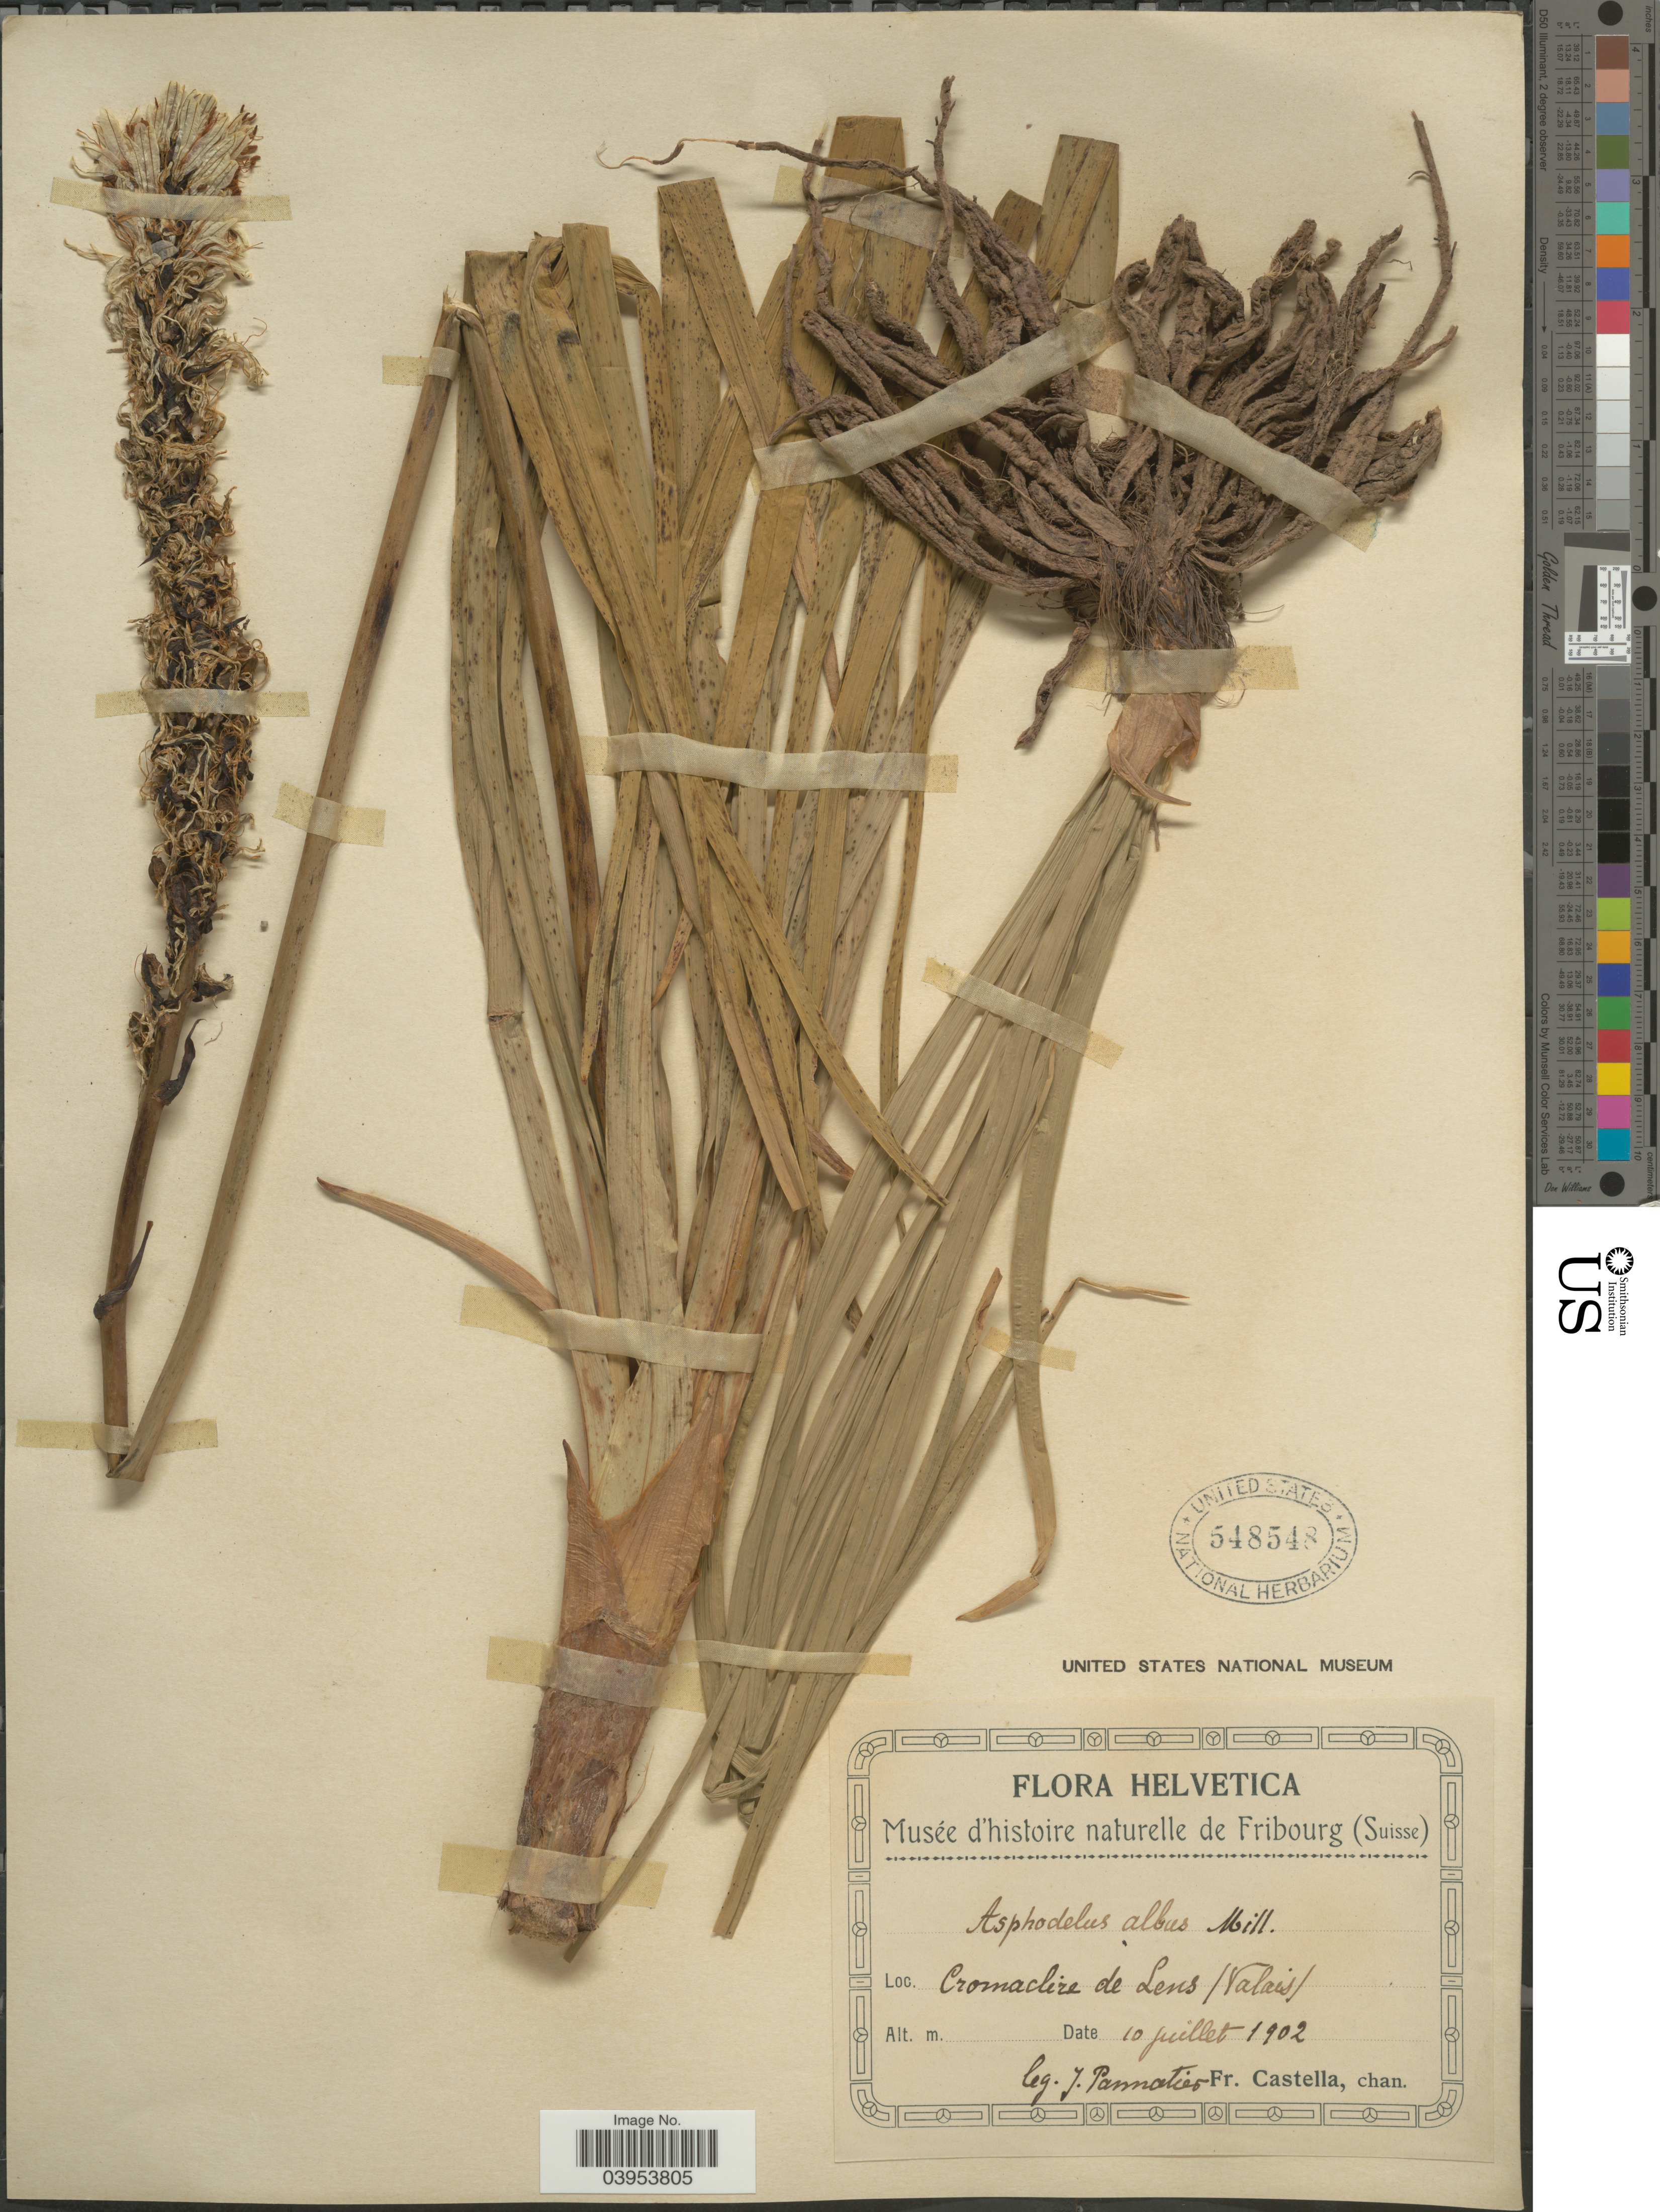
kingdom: Plantae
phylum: Tracheophyta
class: Liliopsida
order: Asparagales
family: Asphodelaceae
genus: Asphodelus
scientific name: Asphodelus albus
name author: Mill.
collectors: J. Pannatier & Fr. Castella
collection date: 1902-07-10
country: Switzerland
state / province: Valais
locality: Helvetica. Suisse. Cromaclire de Lens.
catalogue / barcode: US 548548